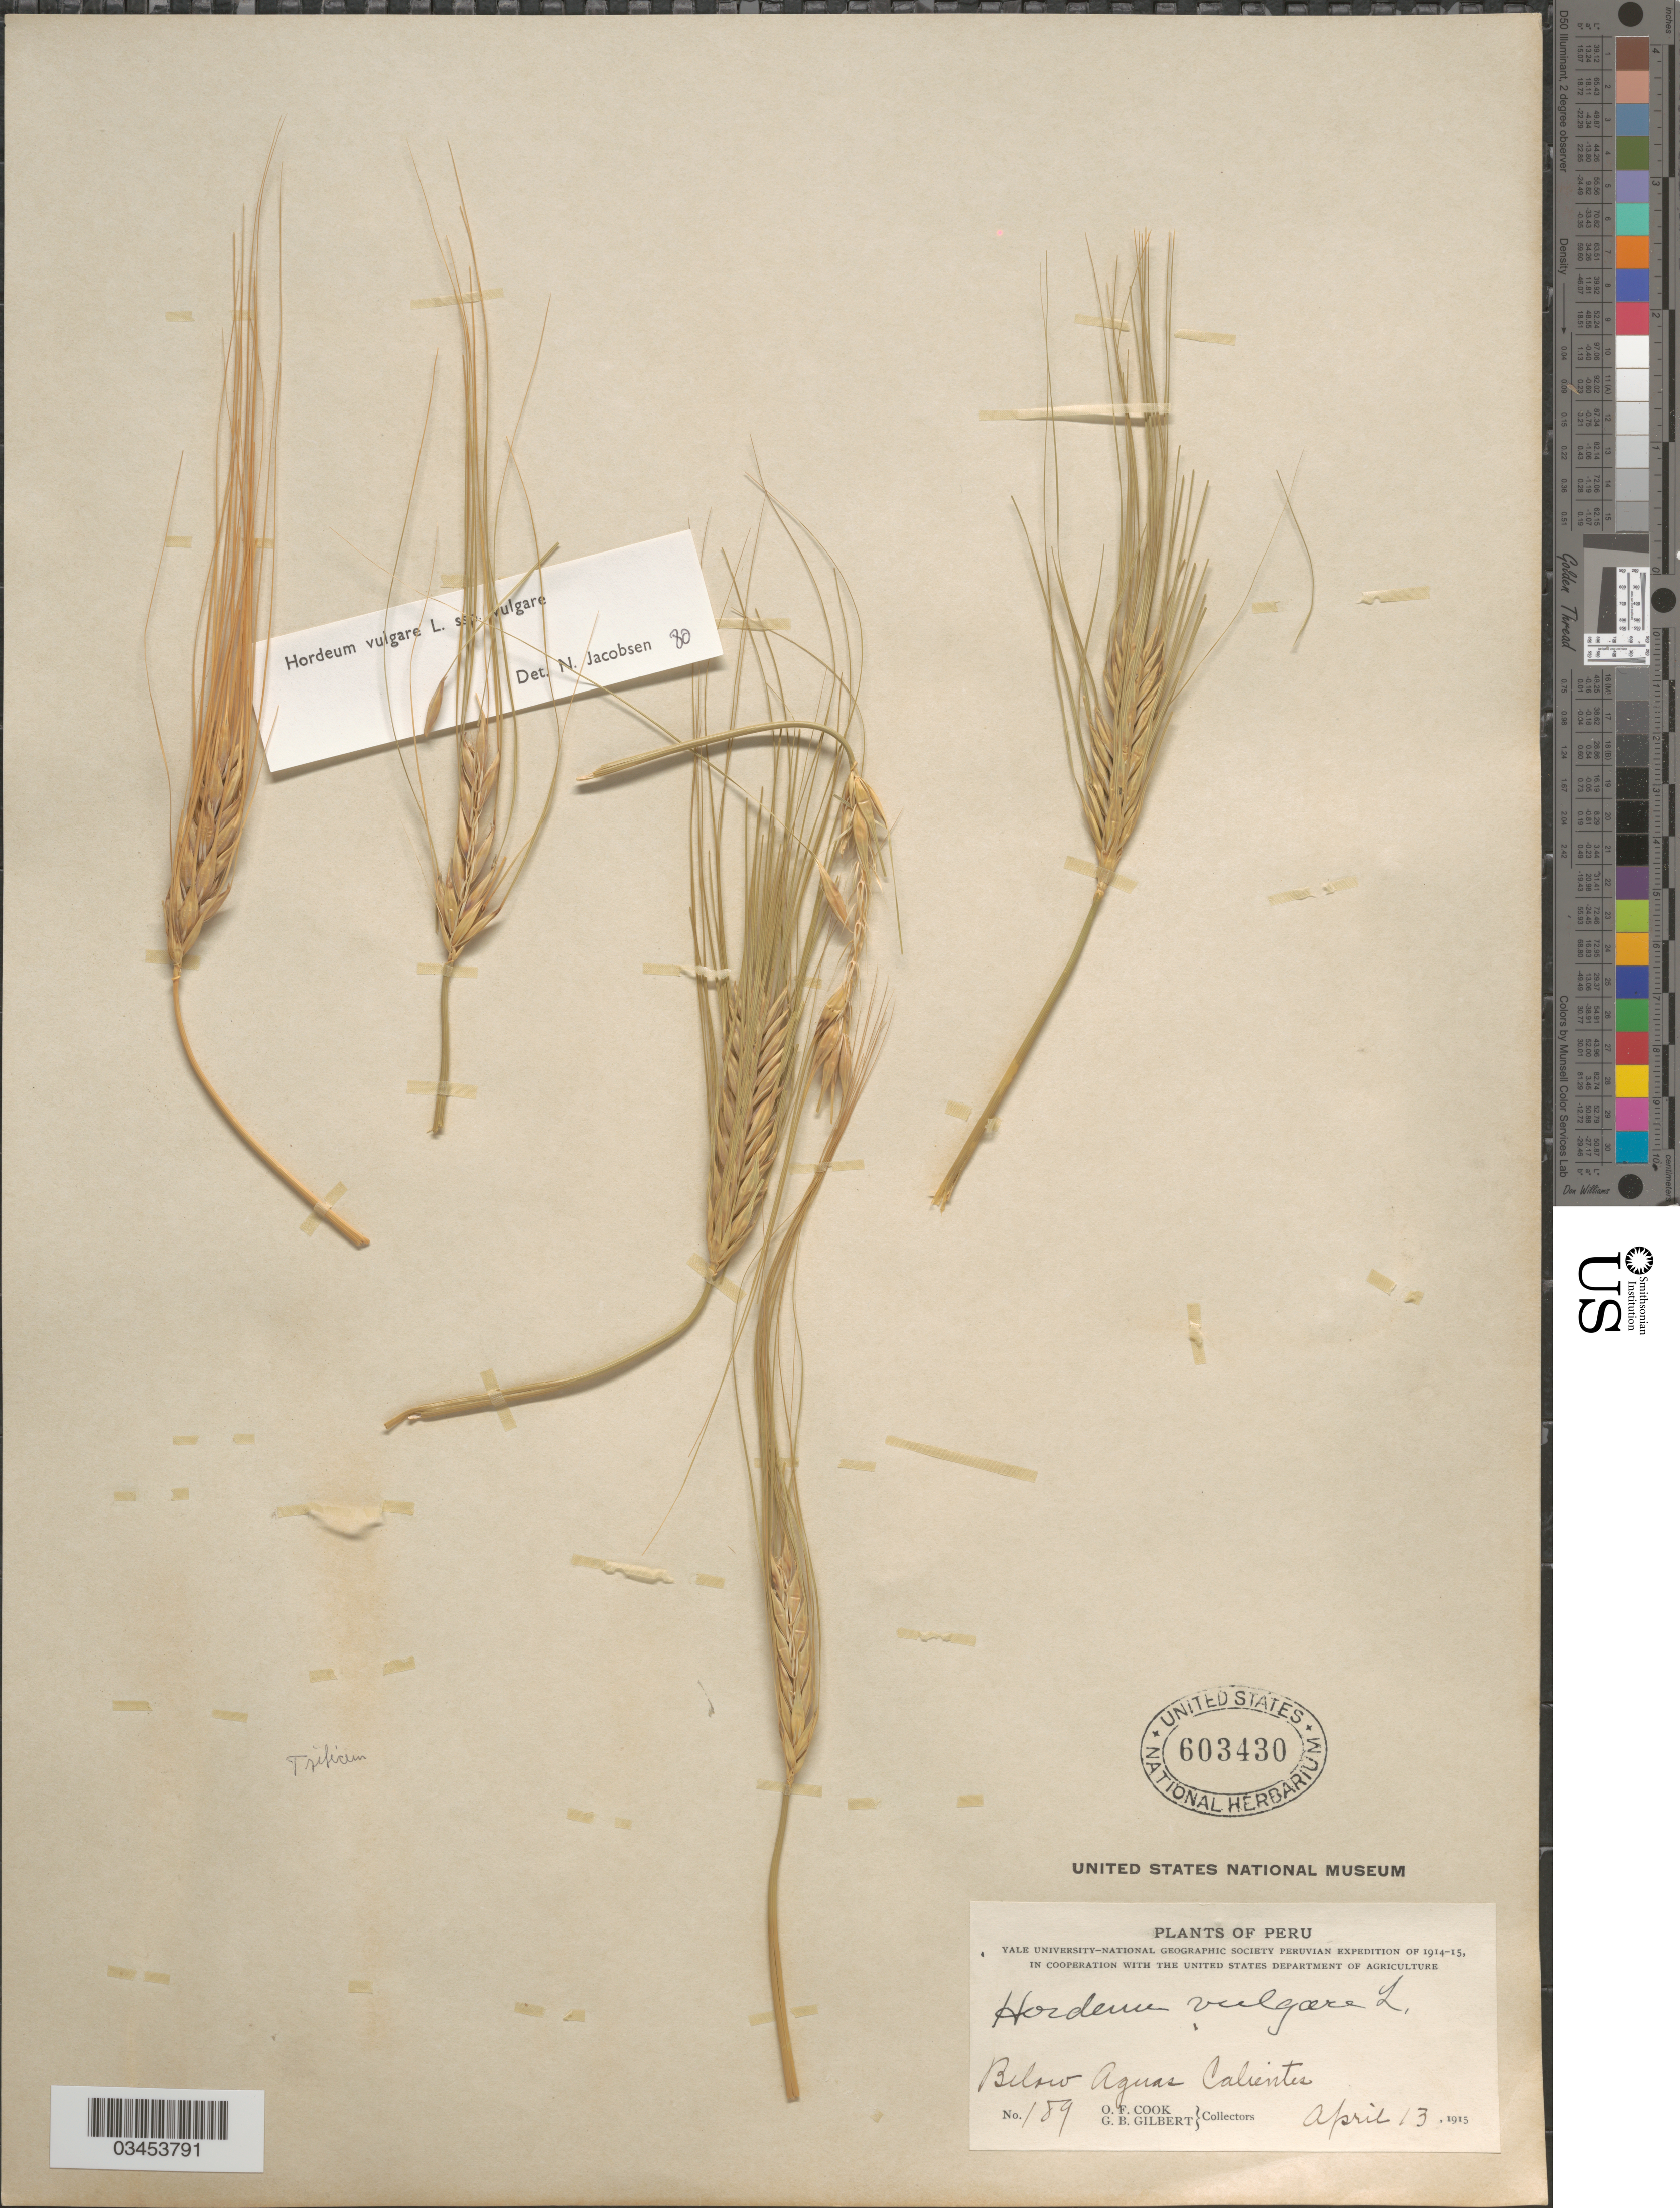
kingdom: Plantae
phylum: Tracheophyta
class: Liliopsida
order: Poales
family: Poaceae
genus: Hordeum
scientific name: Hordeum vulgare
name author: L.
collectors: O. F. Cook & G. B. Gilbert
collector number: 189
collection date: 1915-04-13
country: Peru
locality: Yale University-National Geographic Society Peruvian Expedition of 1914-15. Below Aguas Calientes.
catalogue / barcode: US 603430